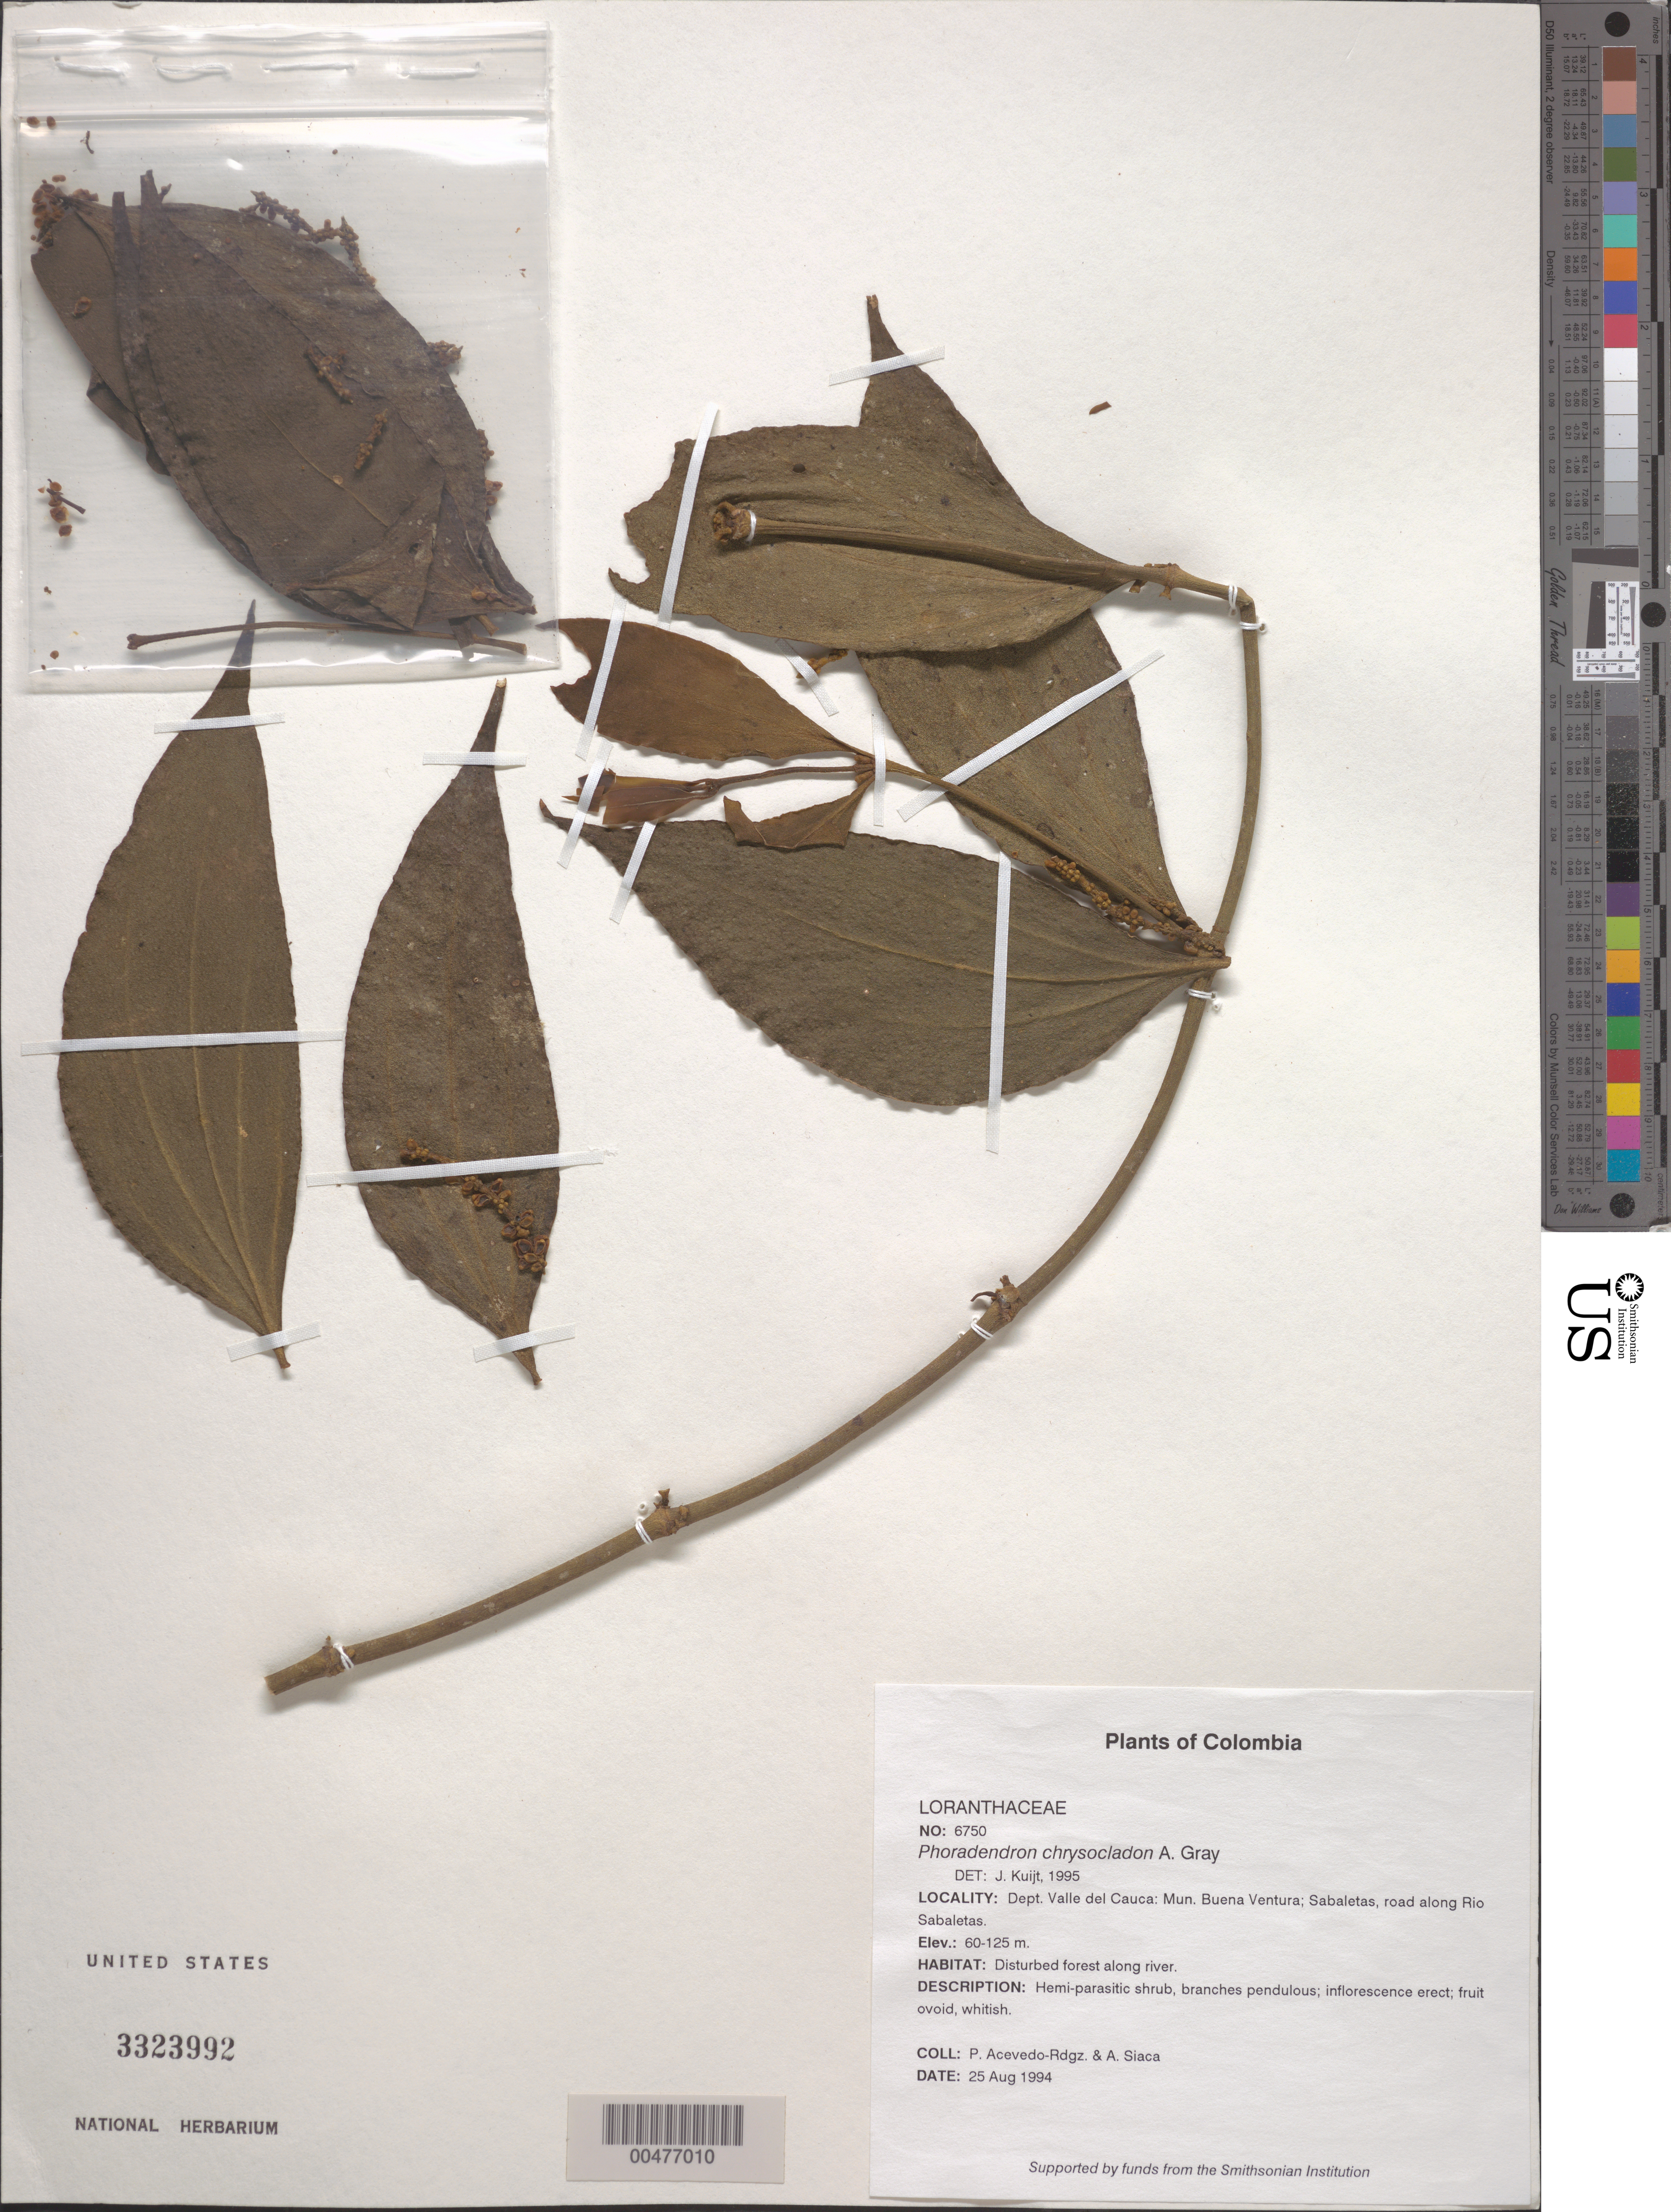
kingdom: Plantae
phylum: Tracheophyta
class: Magnoliopsida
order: Santalales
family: Viscaceae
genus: Phoradendron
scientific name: Phoradendron chrysocladon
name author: A. Gray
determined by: Kuijt, Job, (CANADA)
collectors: P. Acevedo-Rodr. & A. Siaca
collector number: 6750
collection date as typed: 25 Aug 1994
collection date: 1994-08-25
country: Colombia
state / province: Valle del Cauca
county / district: Buena Ventura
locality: Depart. Valle del Cauca; Mun. Buena Ventura; Sabaletas. Road along Río Sabaletas.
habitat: Disturbed forest along river.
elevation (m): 60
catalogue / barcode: US 3323992